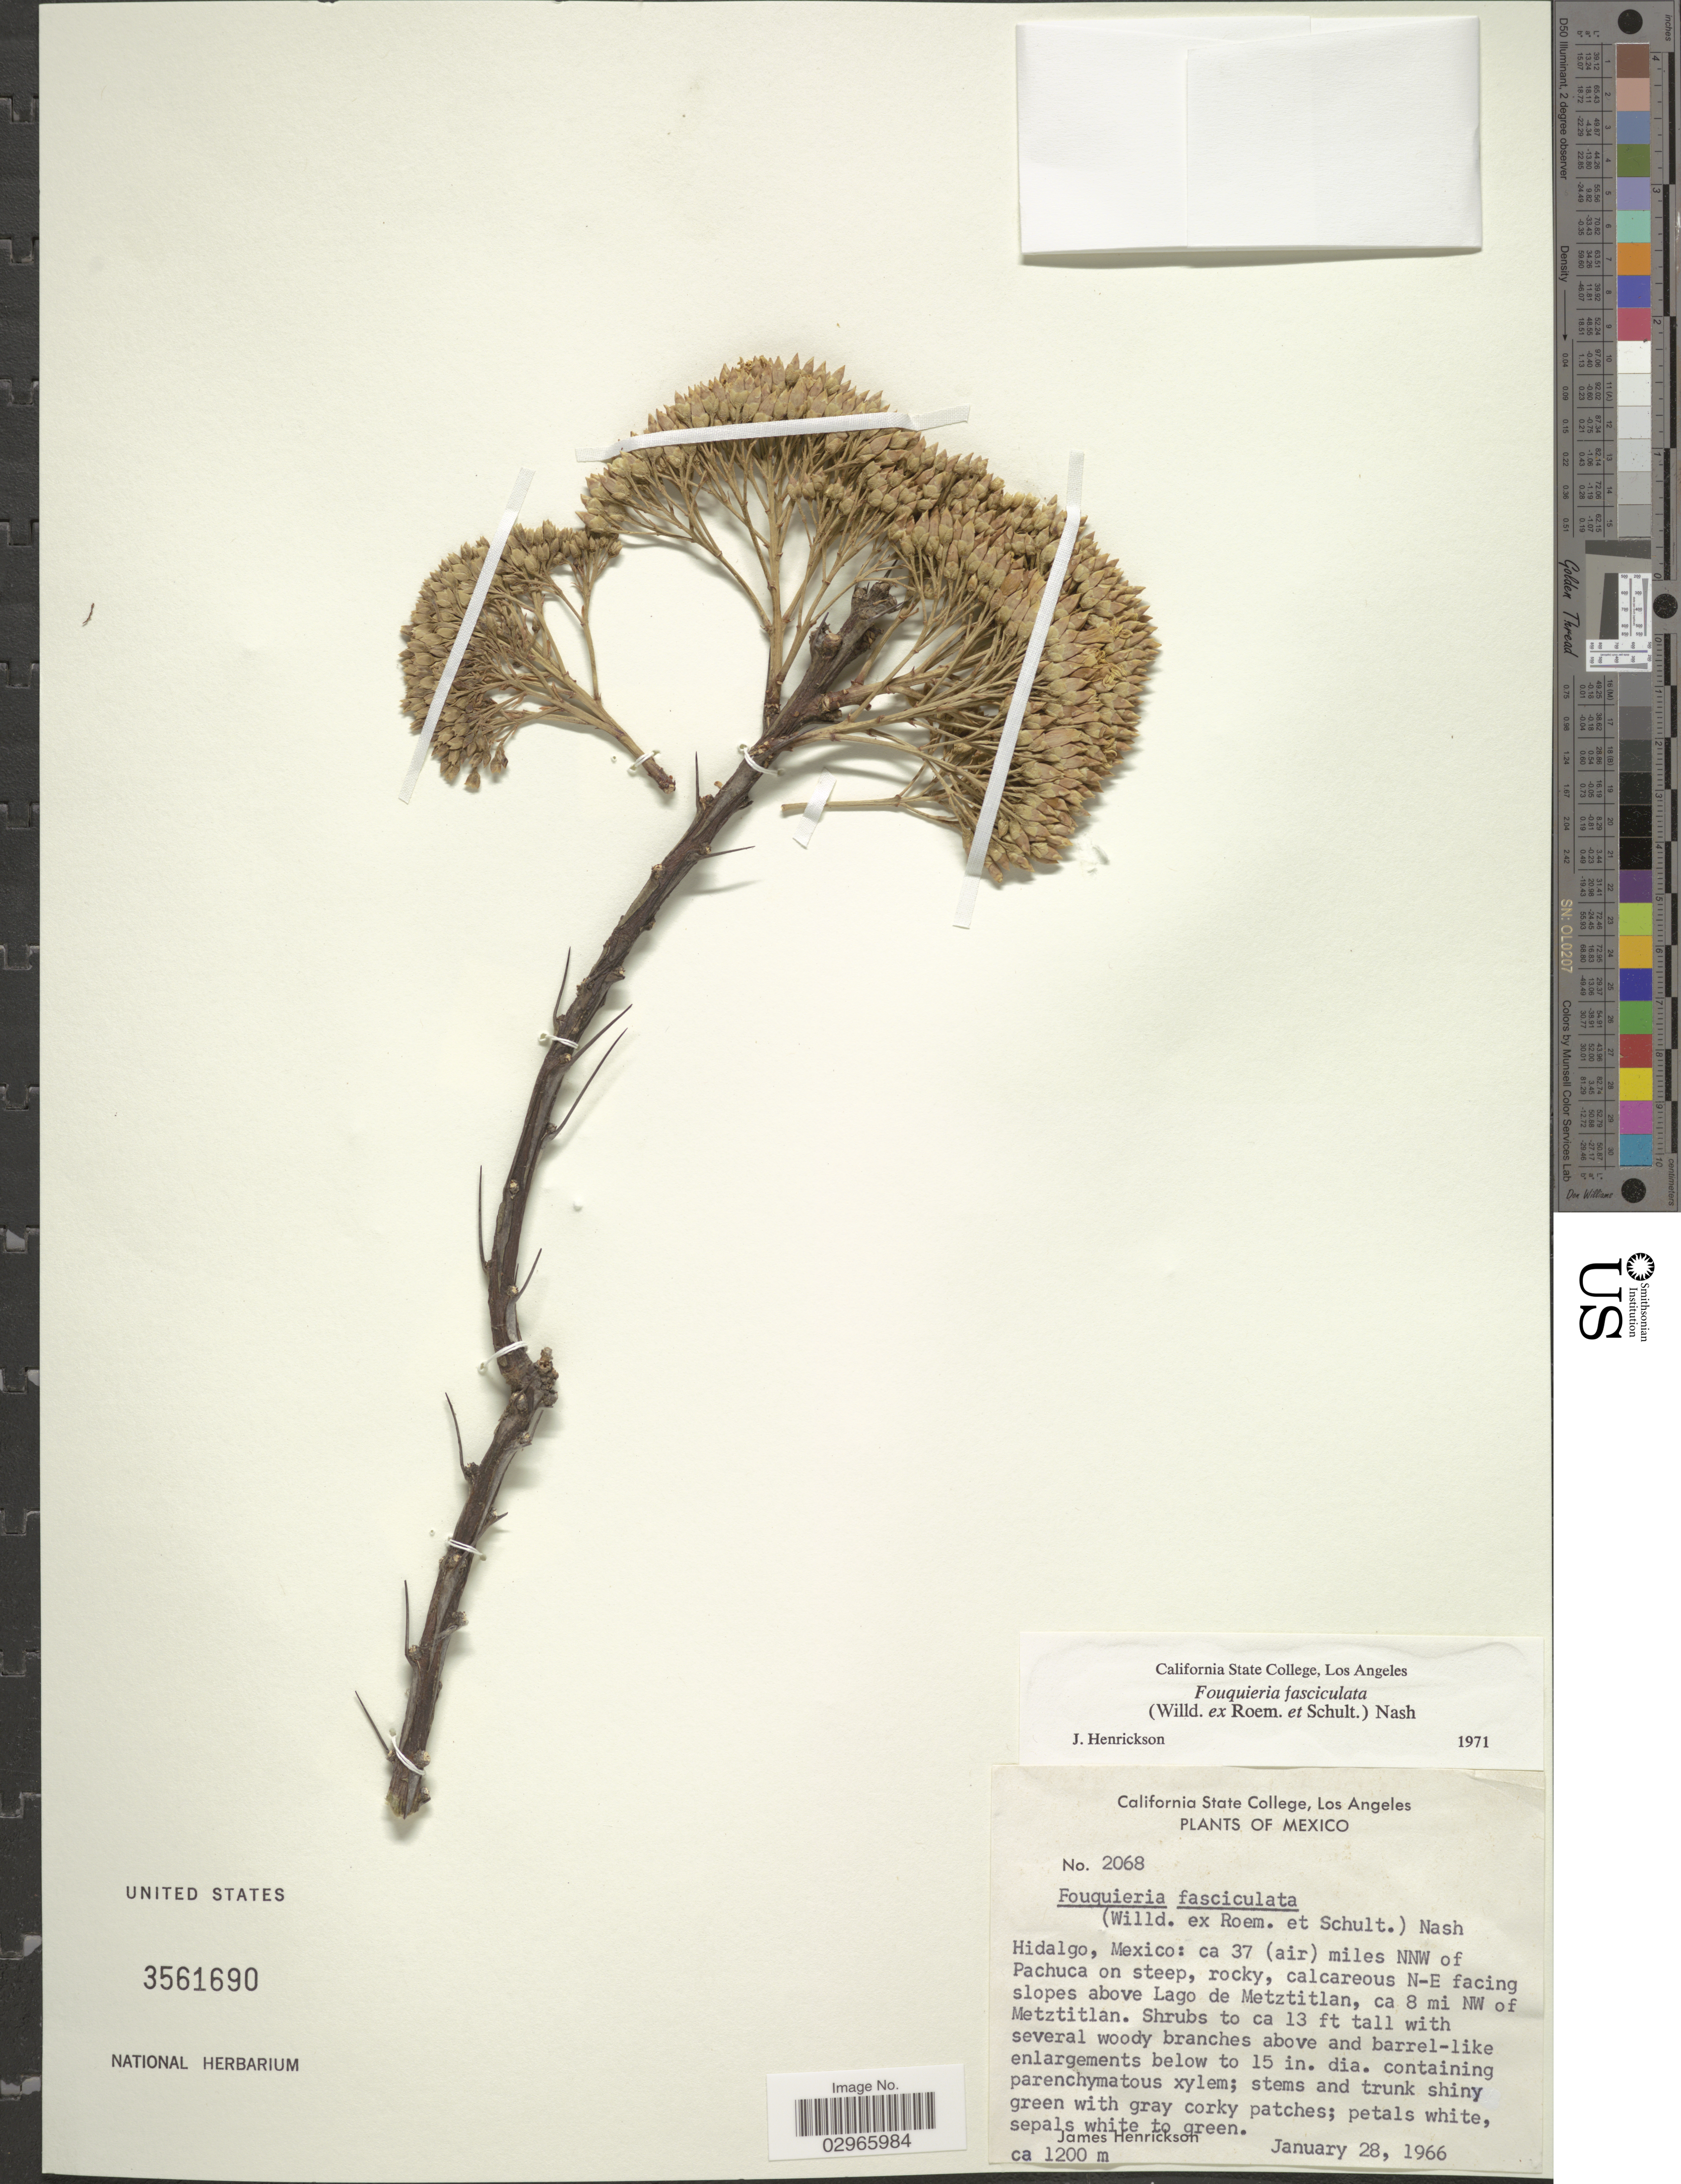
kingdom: Plantae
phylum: Tracheophyta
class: Magnoliopsida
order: Ericales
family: Fouquieriaceae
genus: Fouquieria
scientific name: Fouquieria fasciculata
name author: (Humb. ex Roem. & Schult.) Nash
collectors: J. Henrickson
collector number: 2068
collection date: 1966-01-28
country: Mexico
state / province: Hidalgo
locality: Ca 37 (air) miles NNW of Pachuca on steep, rocky, calcareous N-E facing slopes above Lago de Metztitlan, ca 8 mi NW of Metztitlan.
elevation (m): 1200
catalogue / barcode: US 3561690